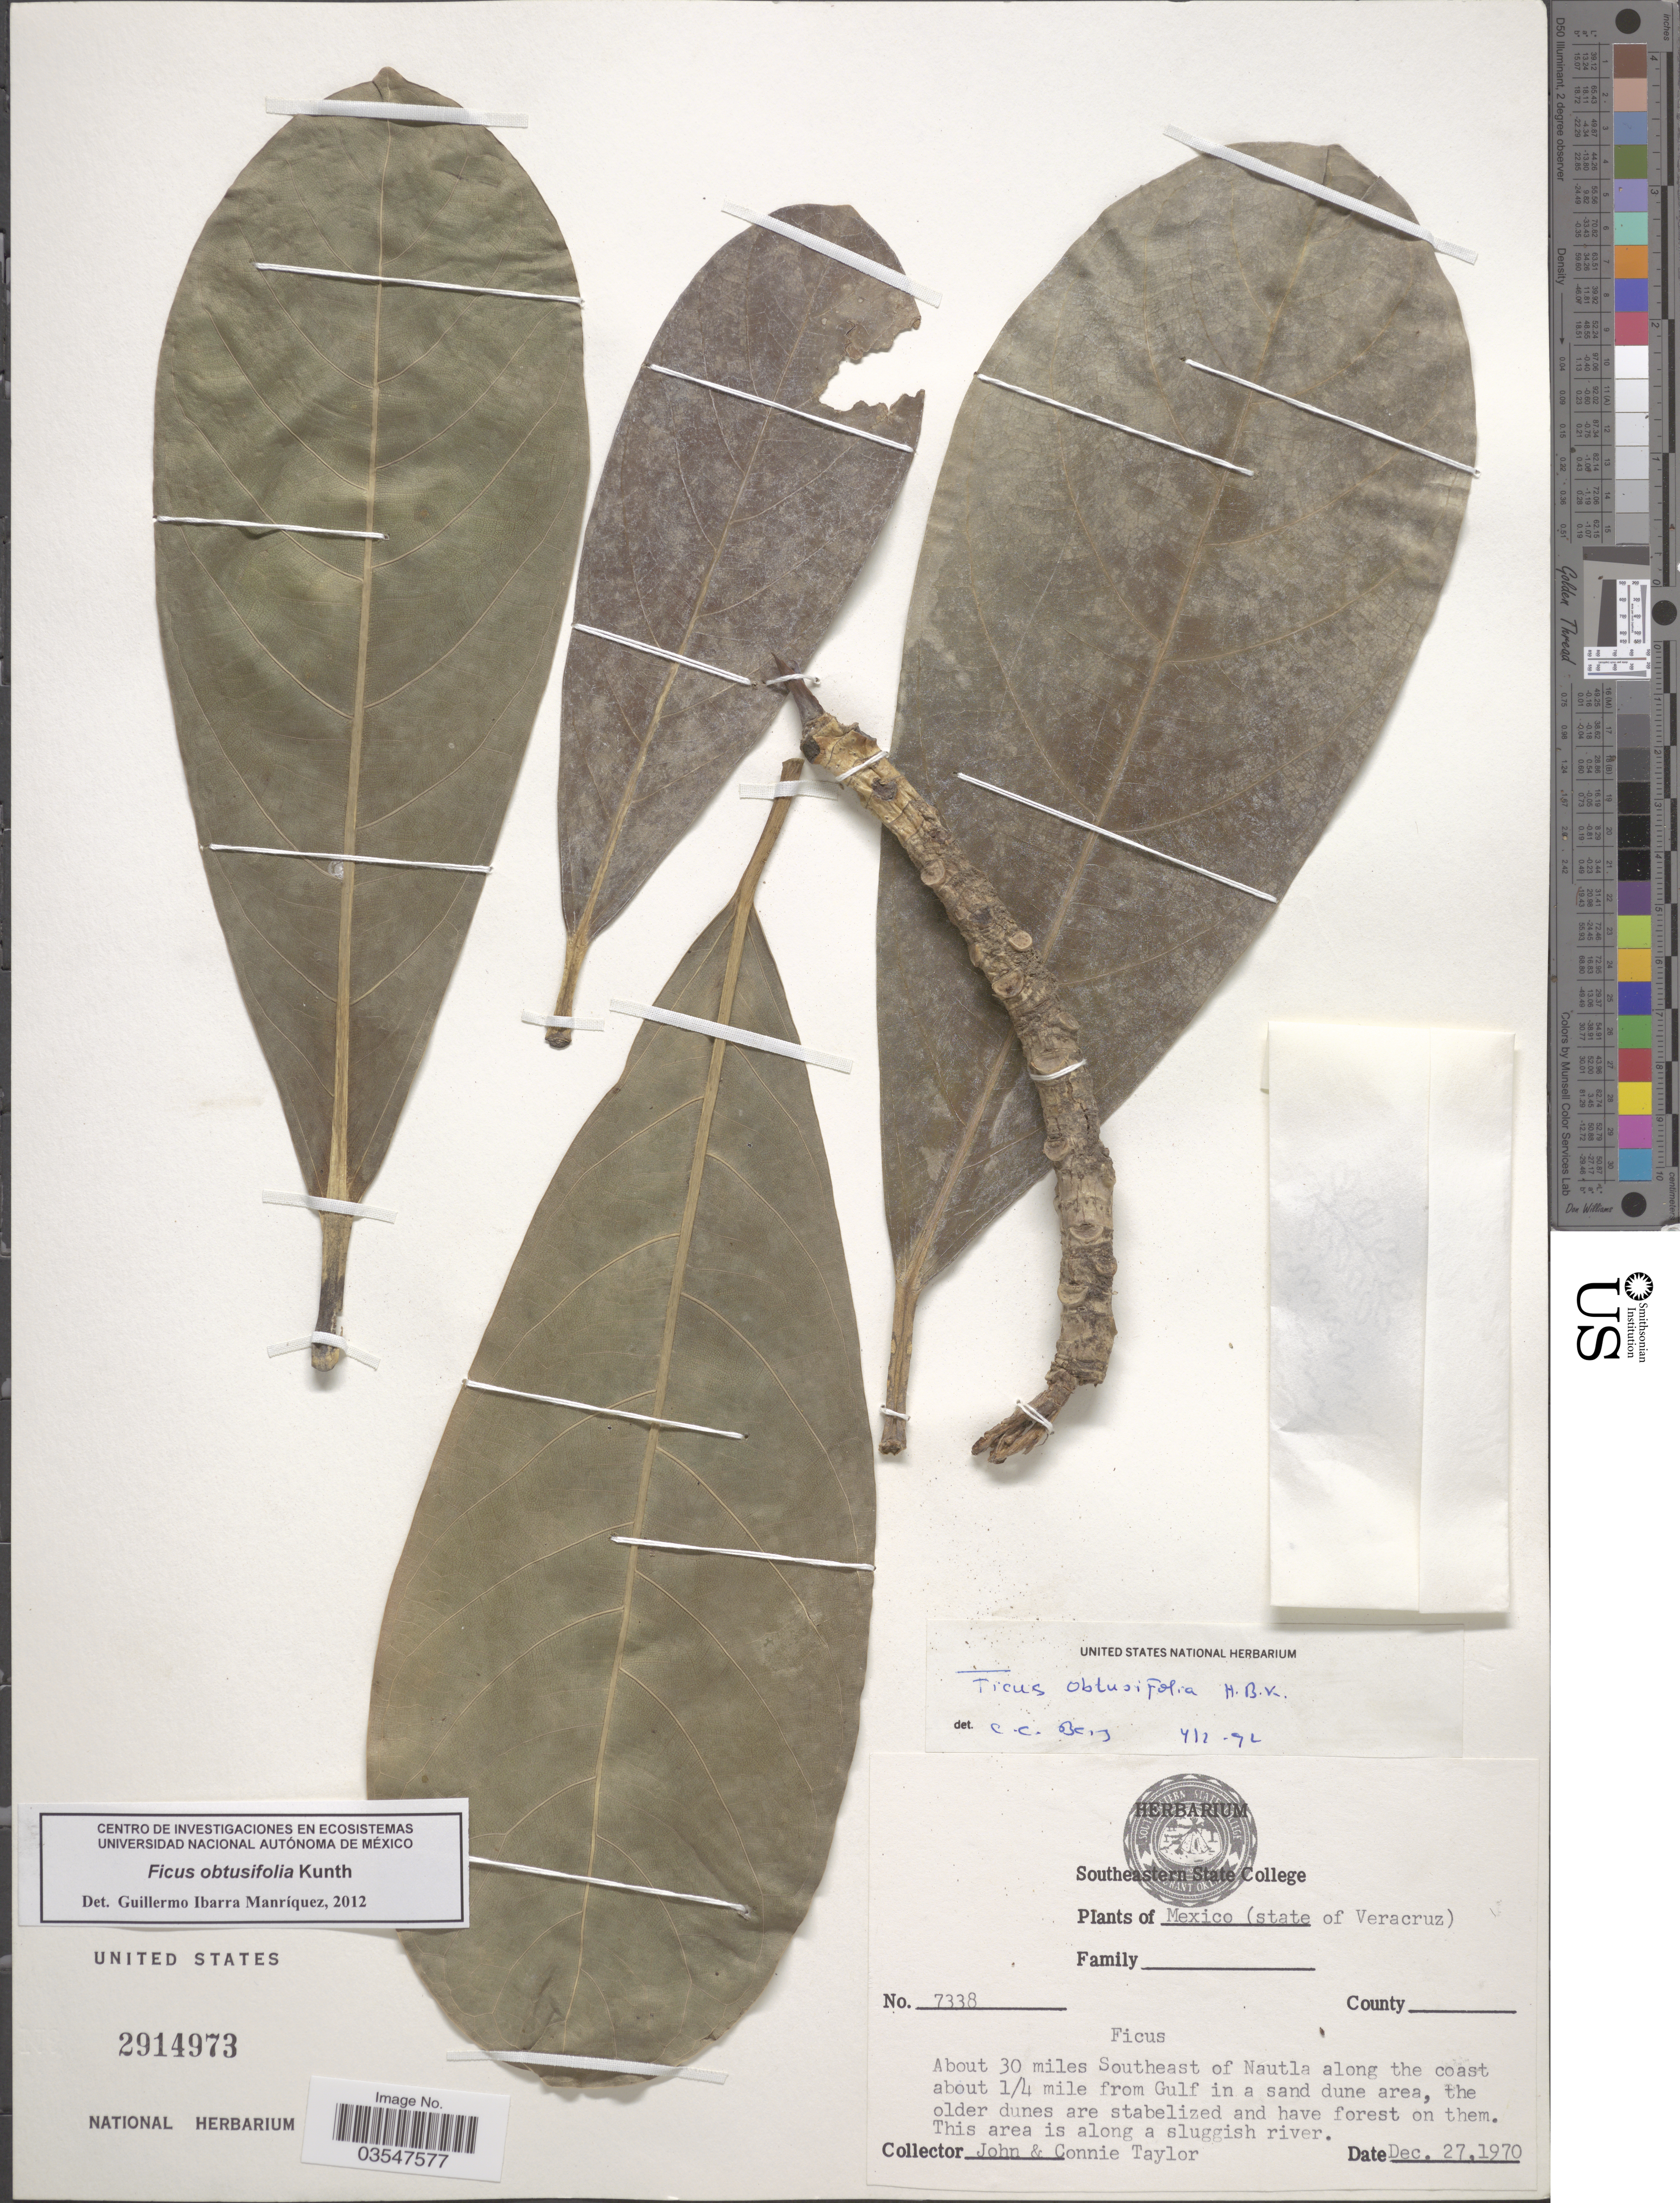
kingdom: Plantae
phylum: Tracheophyta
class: Magnoliopsida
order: Rosales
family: Moraceae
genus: Ficus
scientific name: Ficus obtusifolia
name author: Kunth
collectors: J. Taylor & C. Taylor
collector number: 7338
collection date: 1970-12-27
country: Mexico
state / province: Veracruz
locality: (State of Veracruz). About 30 miles Southeast of Nautla along the coast about ¼ mile from Gulf in a sand dune area.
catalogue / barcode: US 2914973